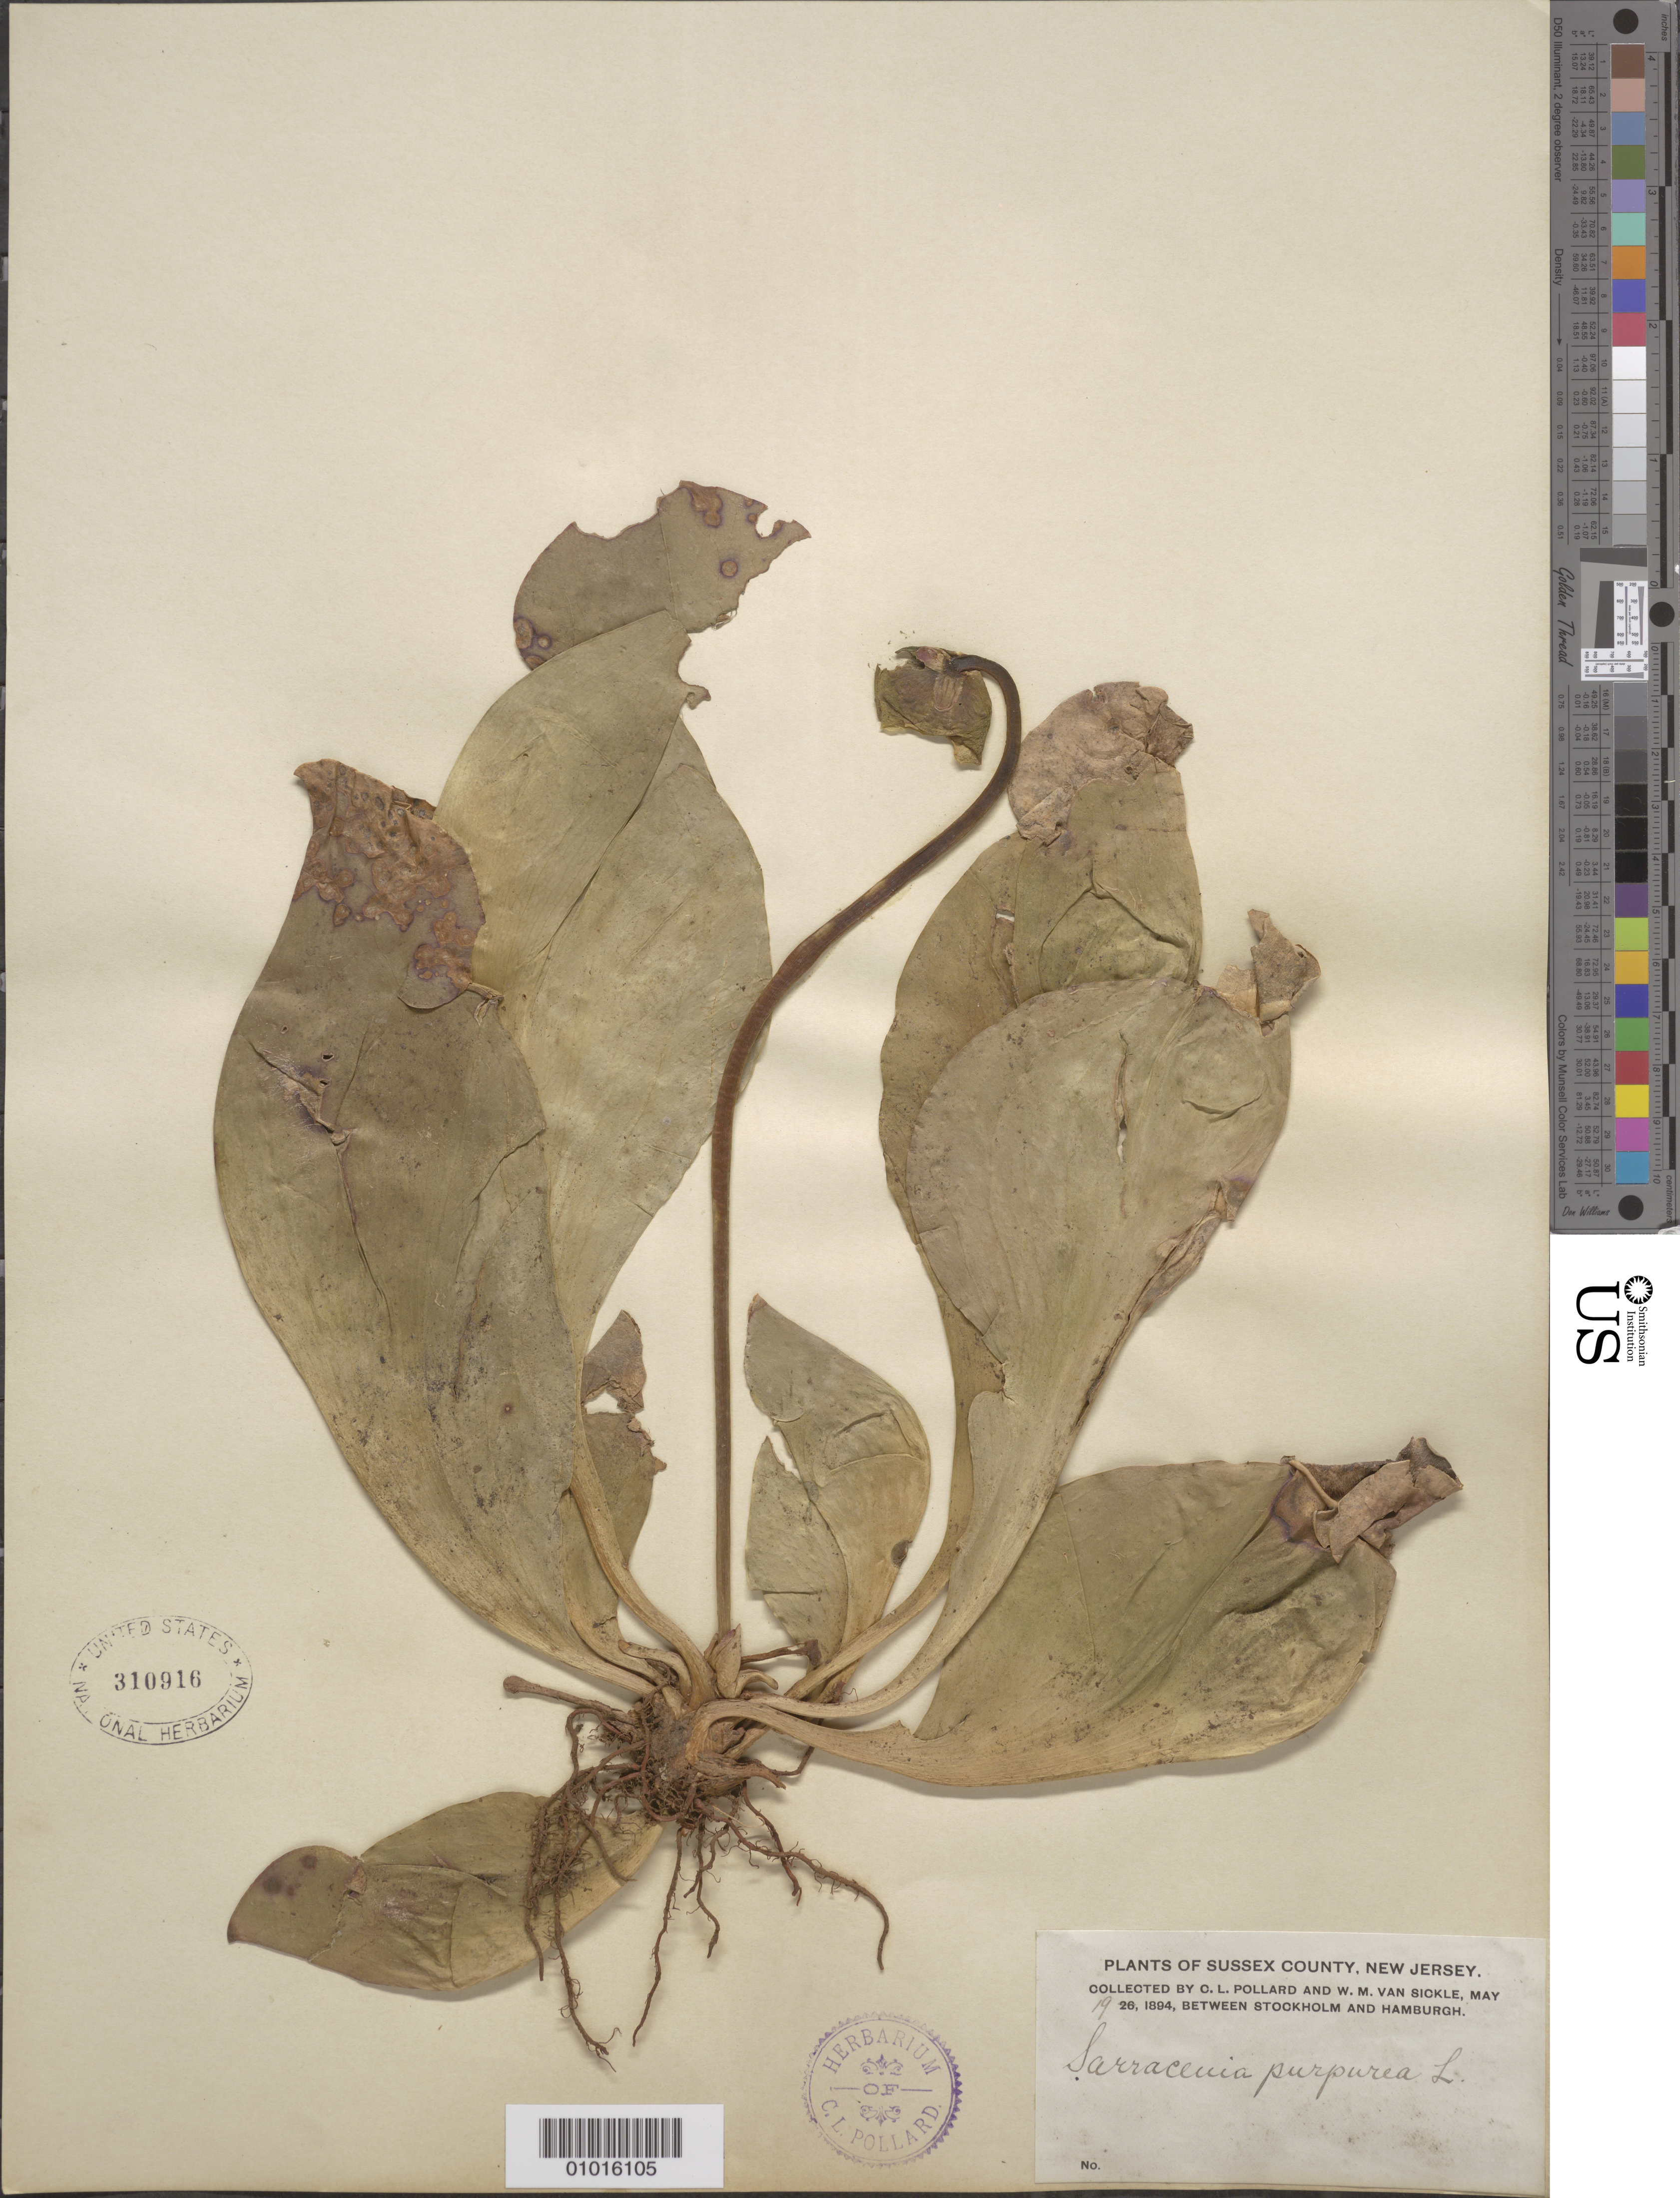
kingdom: Plantae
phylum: Tracheophyta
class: Magnoliopsida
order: Ericales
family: Sarraceniaceae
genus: Sarracenia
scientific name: Sarracenia purpurea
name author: L.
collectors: C. L. Pollard & W. Van Sickle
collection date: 1894-05-26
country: United States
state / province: New Jersey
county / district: Sussex County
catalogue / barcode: US 310916